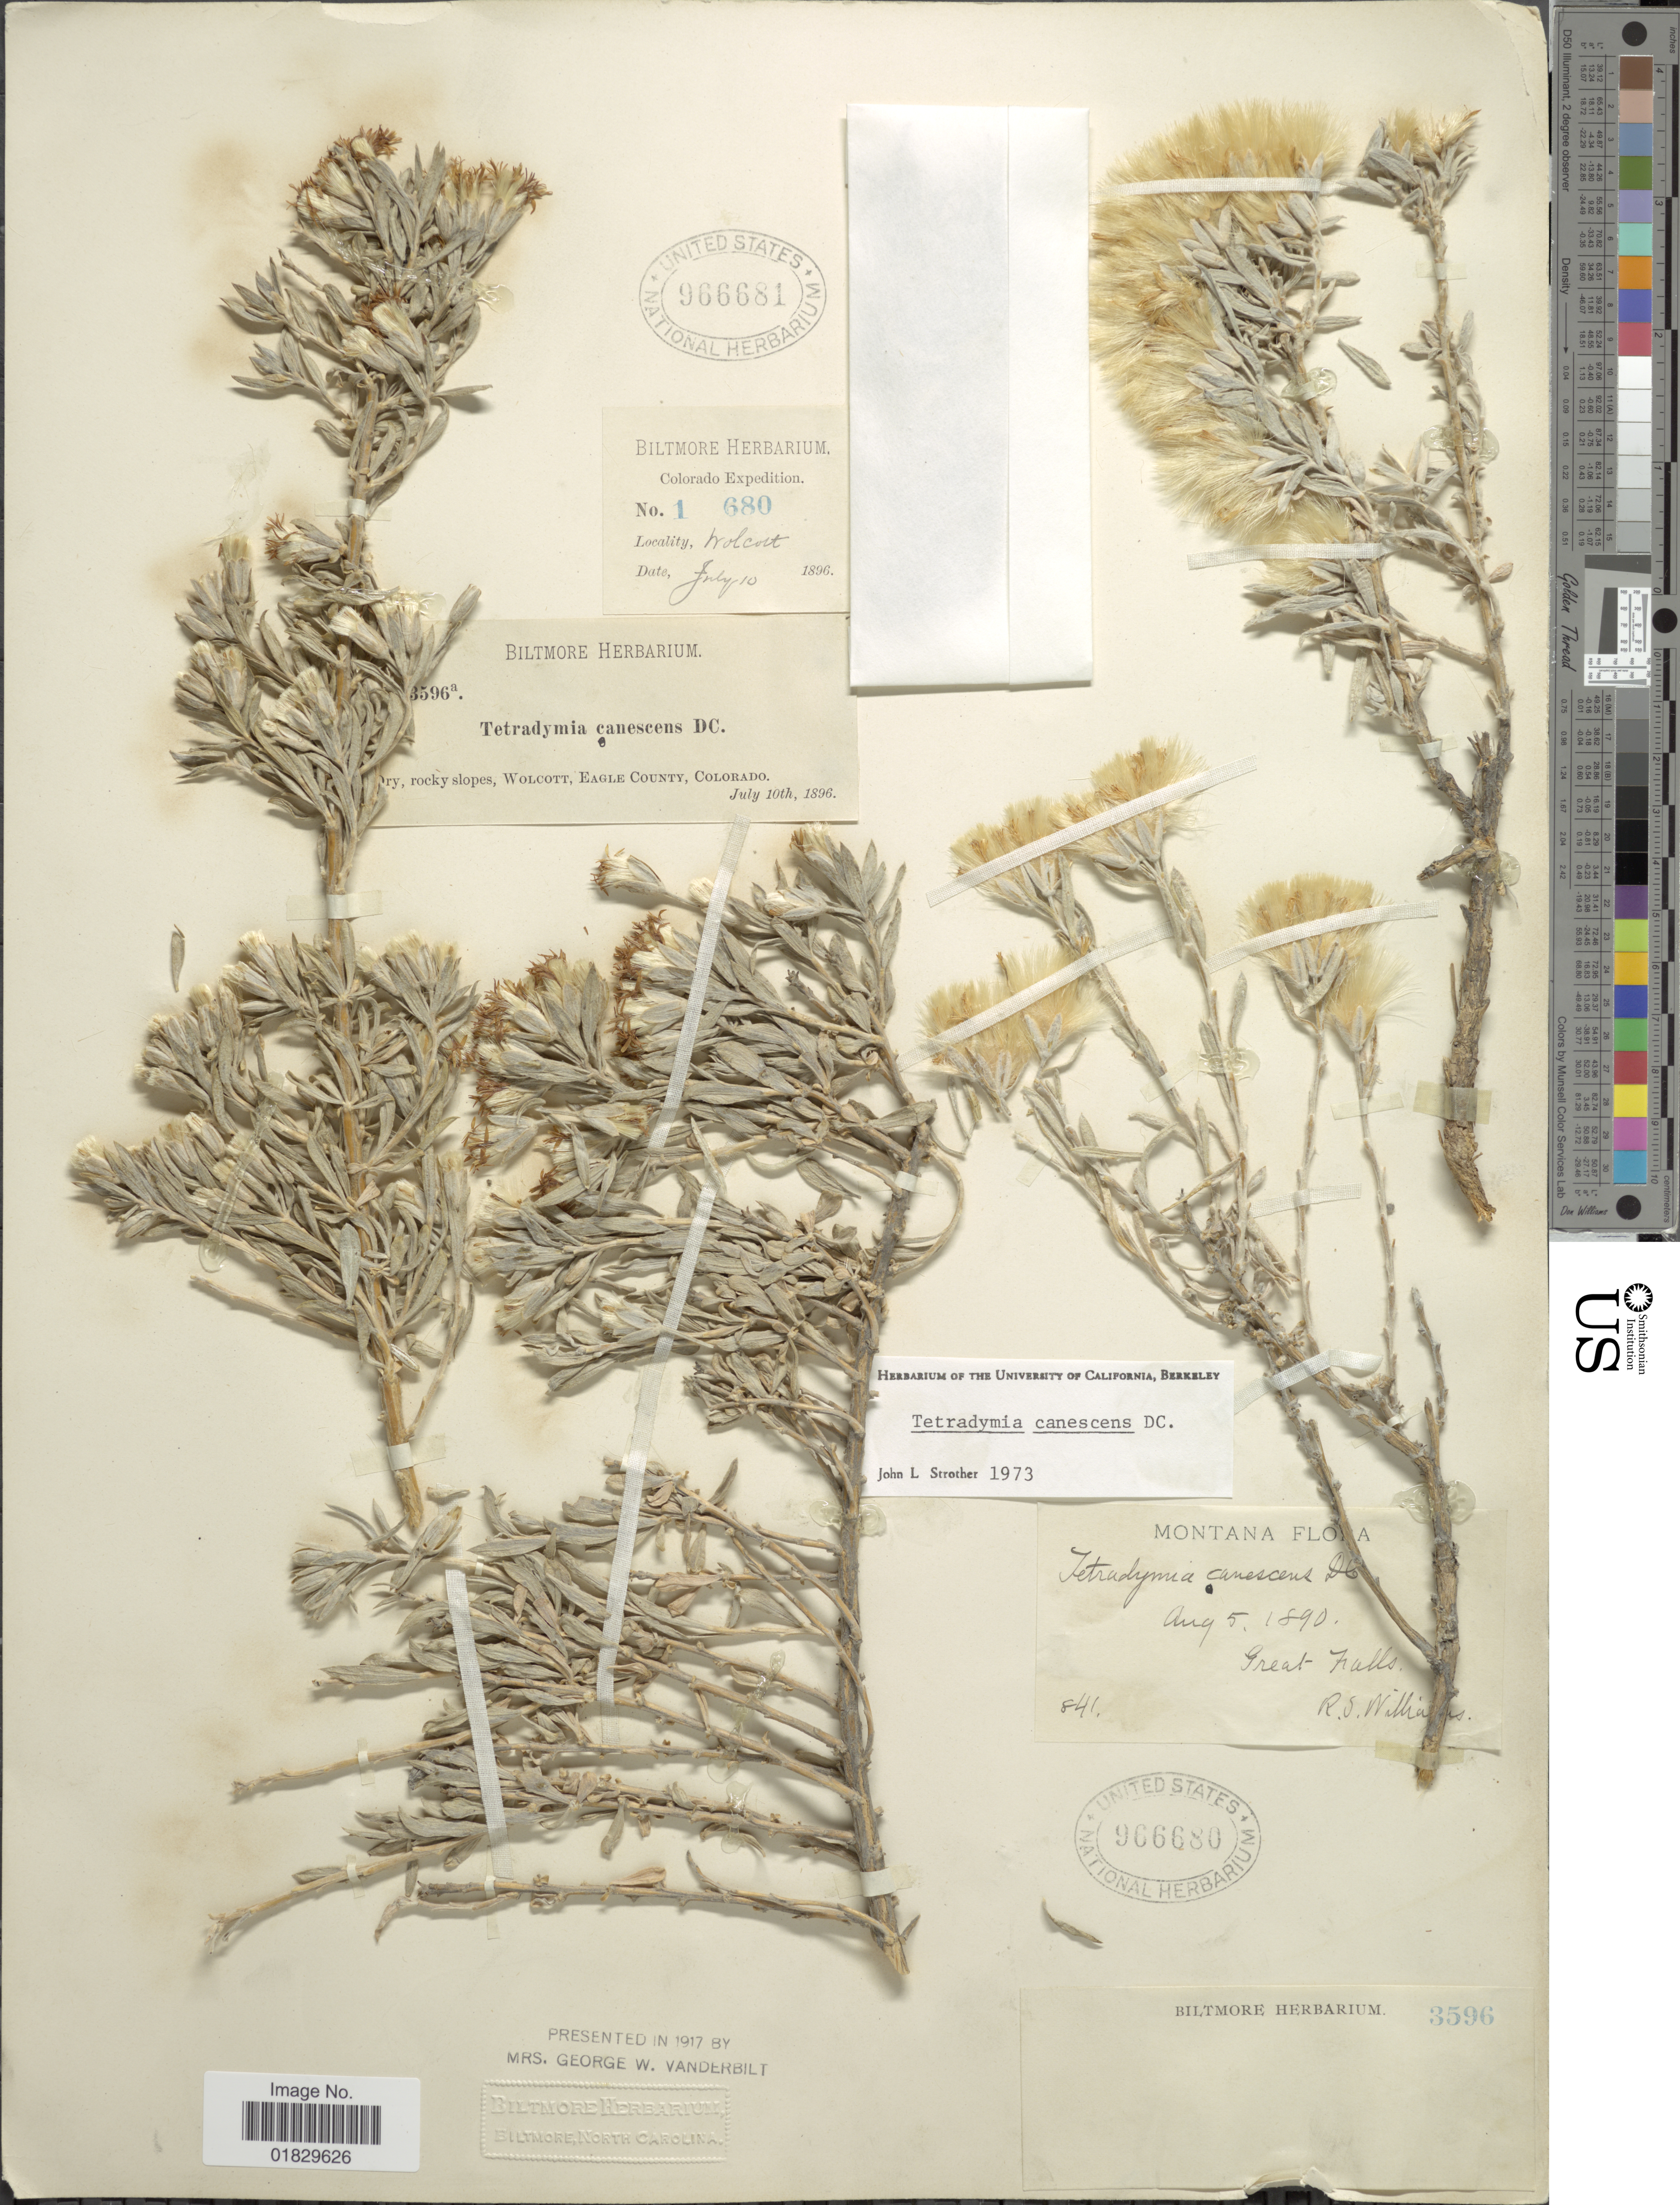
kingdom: Plantae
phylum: Tracheophyta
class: Magnoliopsida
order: Asterales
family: Asteraceae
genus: Tetradymia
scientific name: Tetradymia canescens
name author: DC.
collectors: R. S. Williams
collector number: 841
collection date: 1890-08-05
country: United States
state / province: Montana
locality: Great Falls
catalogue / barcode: US 966680